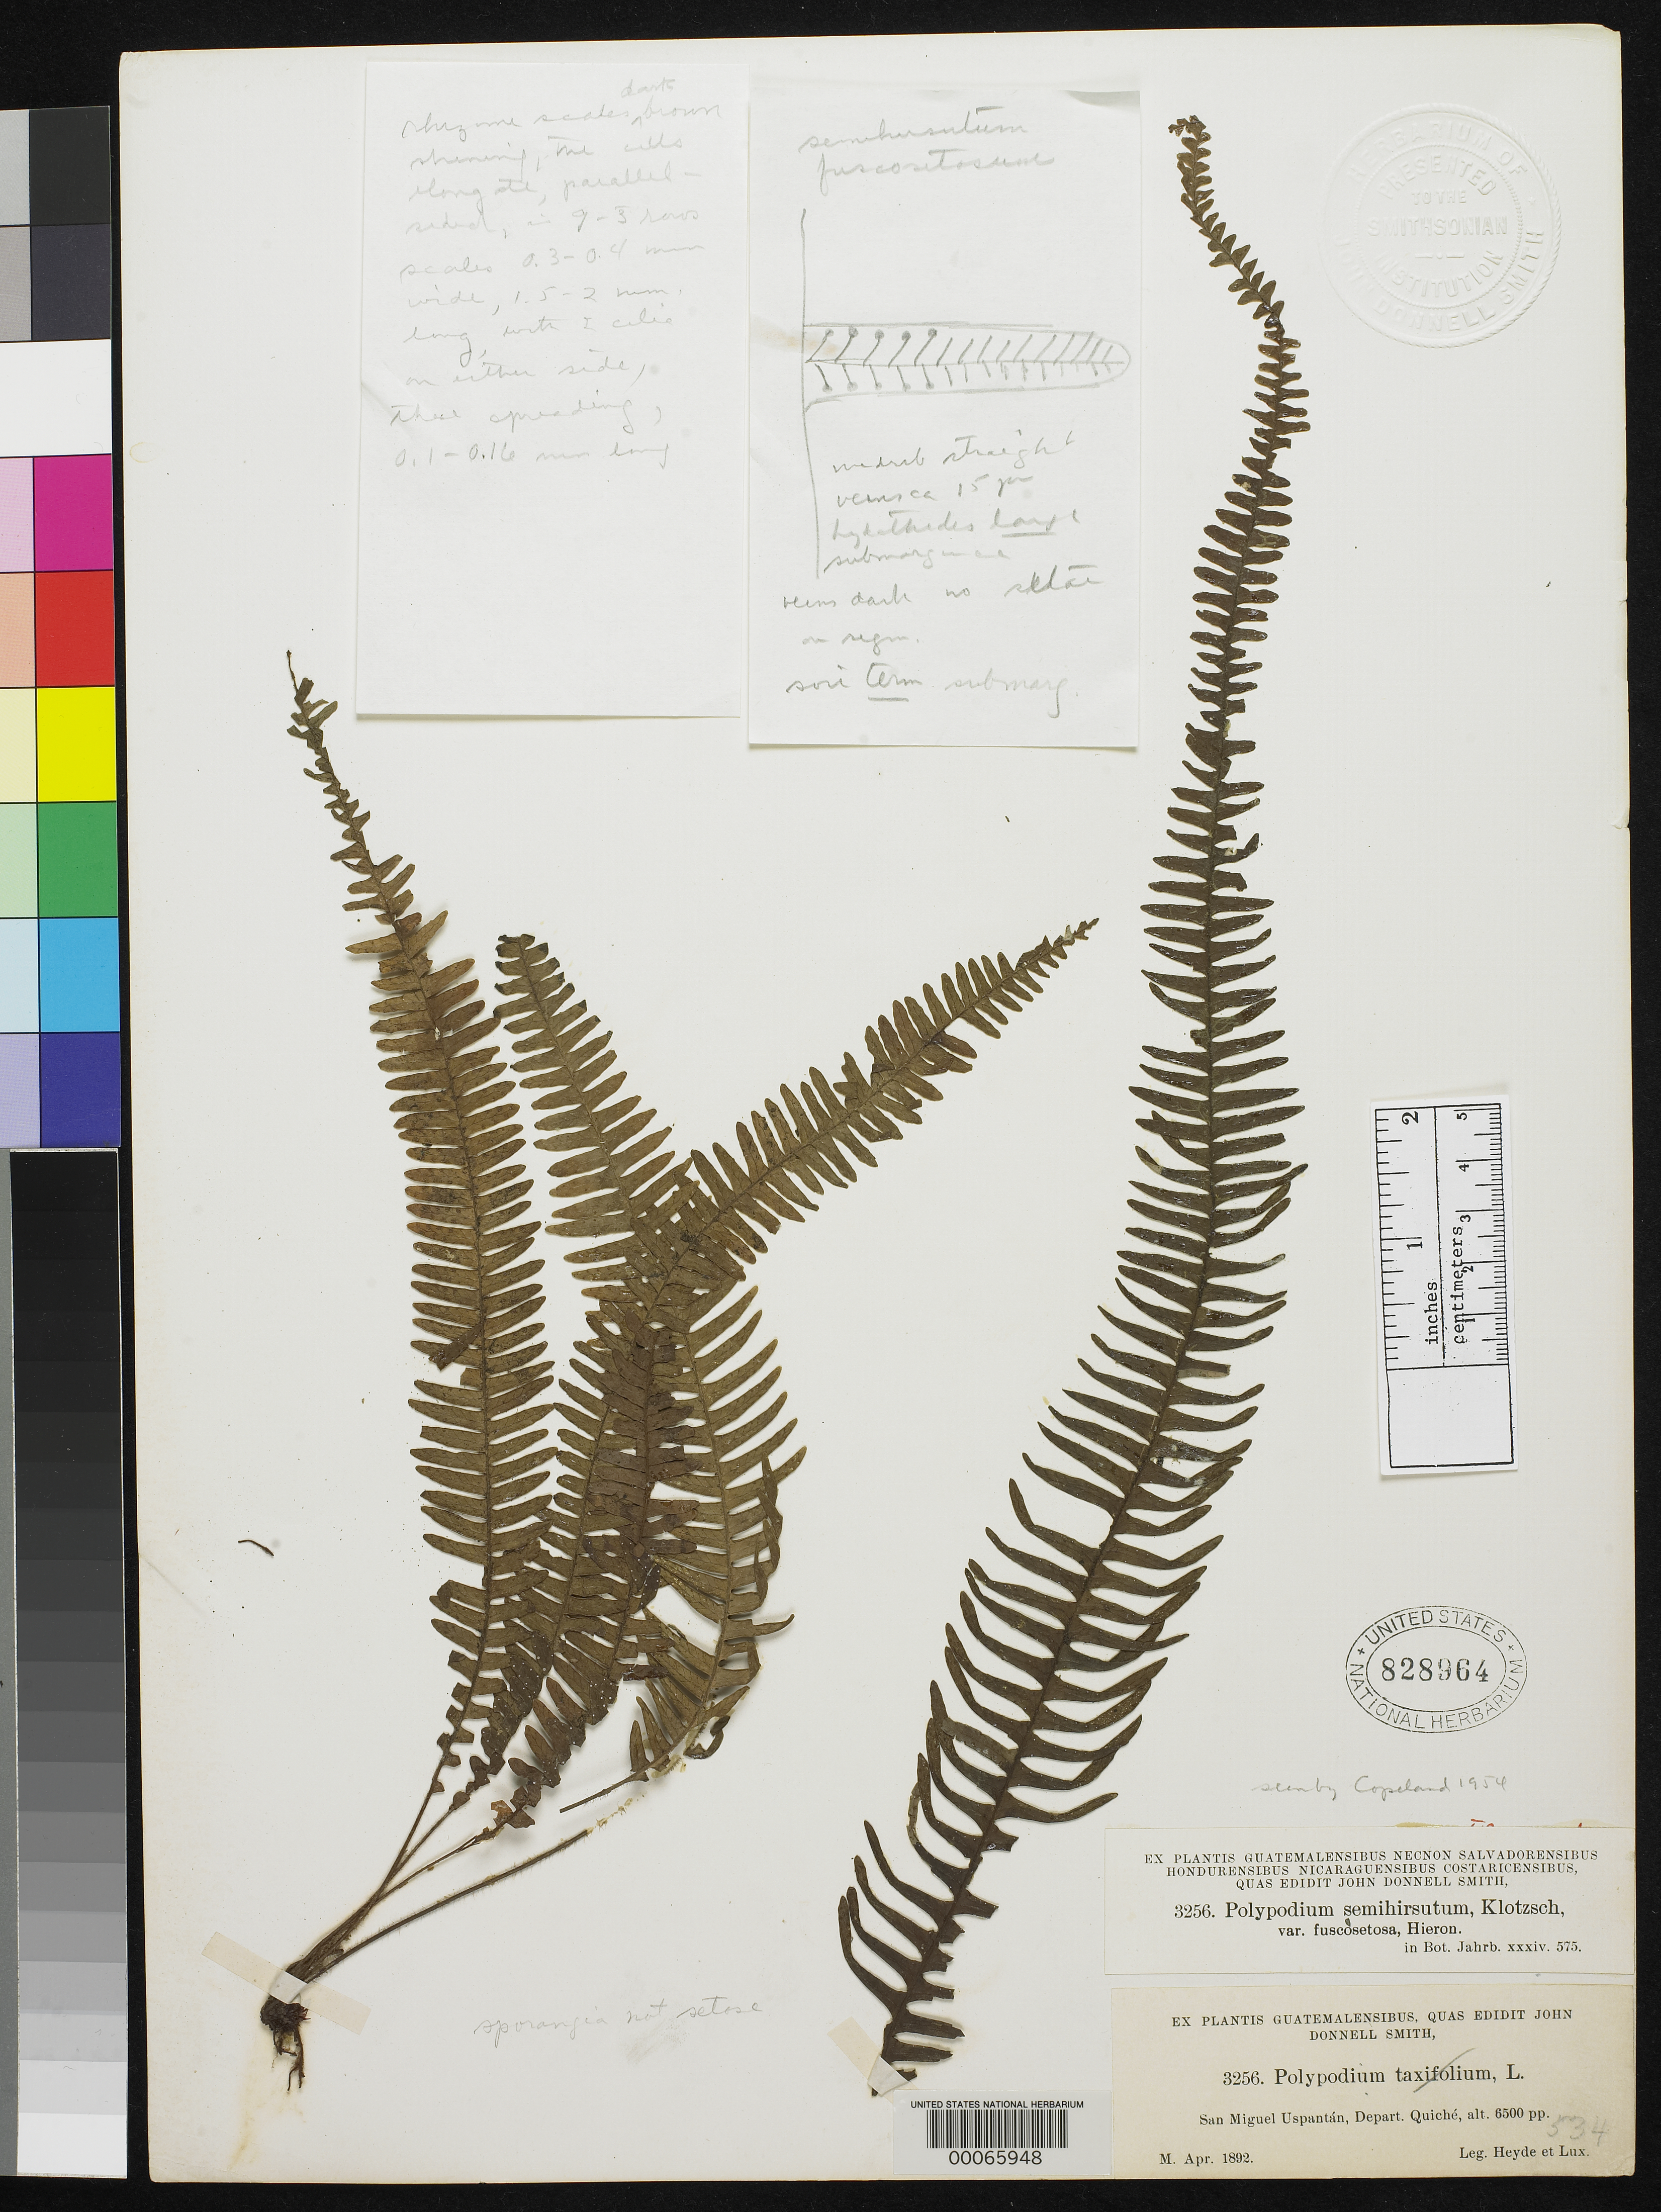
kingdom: Plantae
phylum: Tracheophyta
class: Polypodiopsida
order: Polypodiales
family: Polypodiaceae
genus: Polypodium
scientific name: Polypodium semihirsutum var. fuscosetosum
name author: Hieron.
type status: Isosyntype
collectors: E. T. Heyde & E. Lux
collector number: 3256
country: Guatemala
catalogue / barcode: US 828964